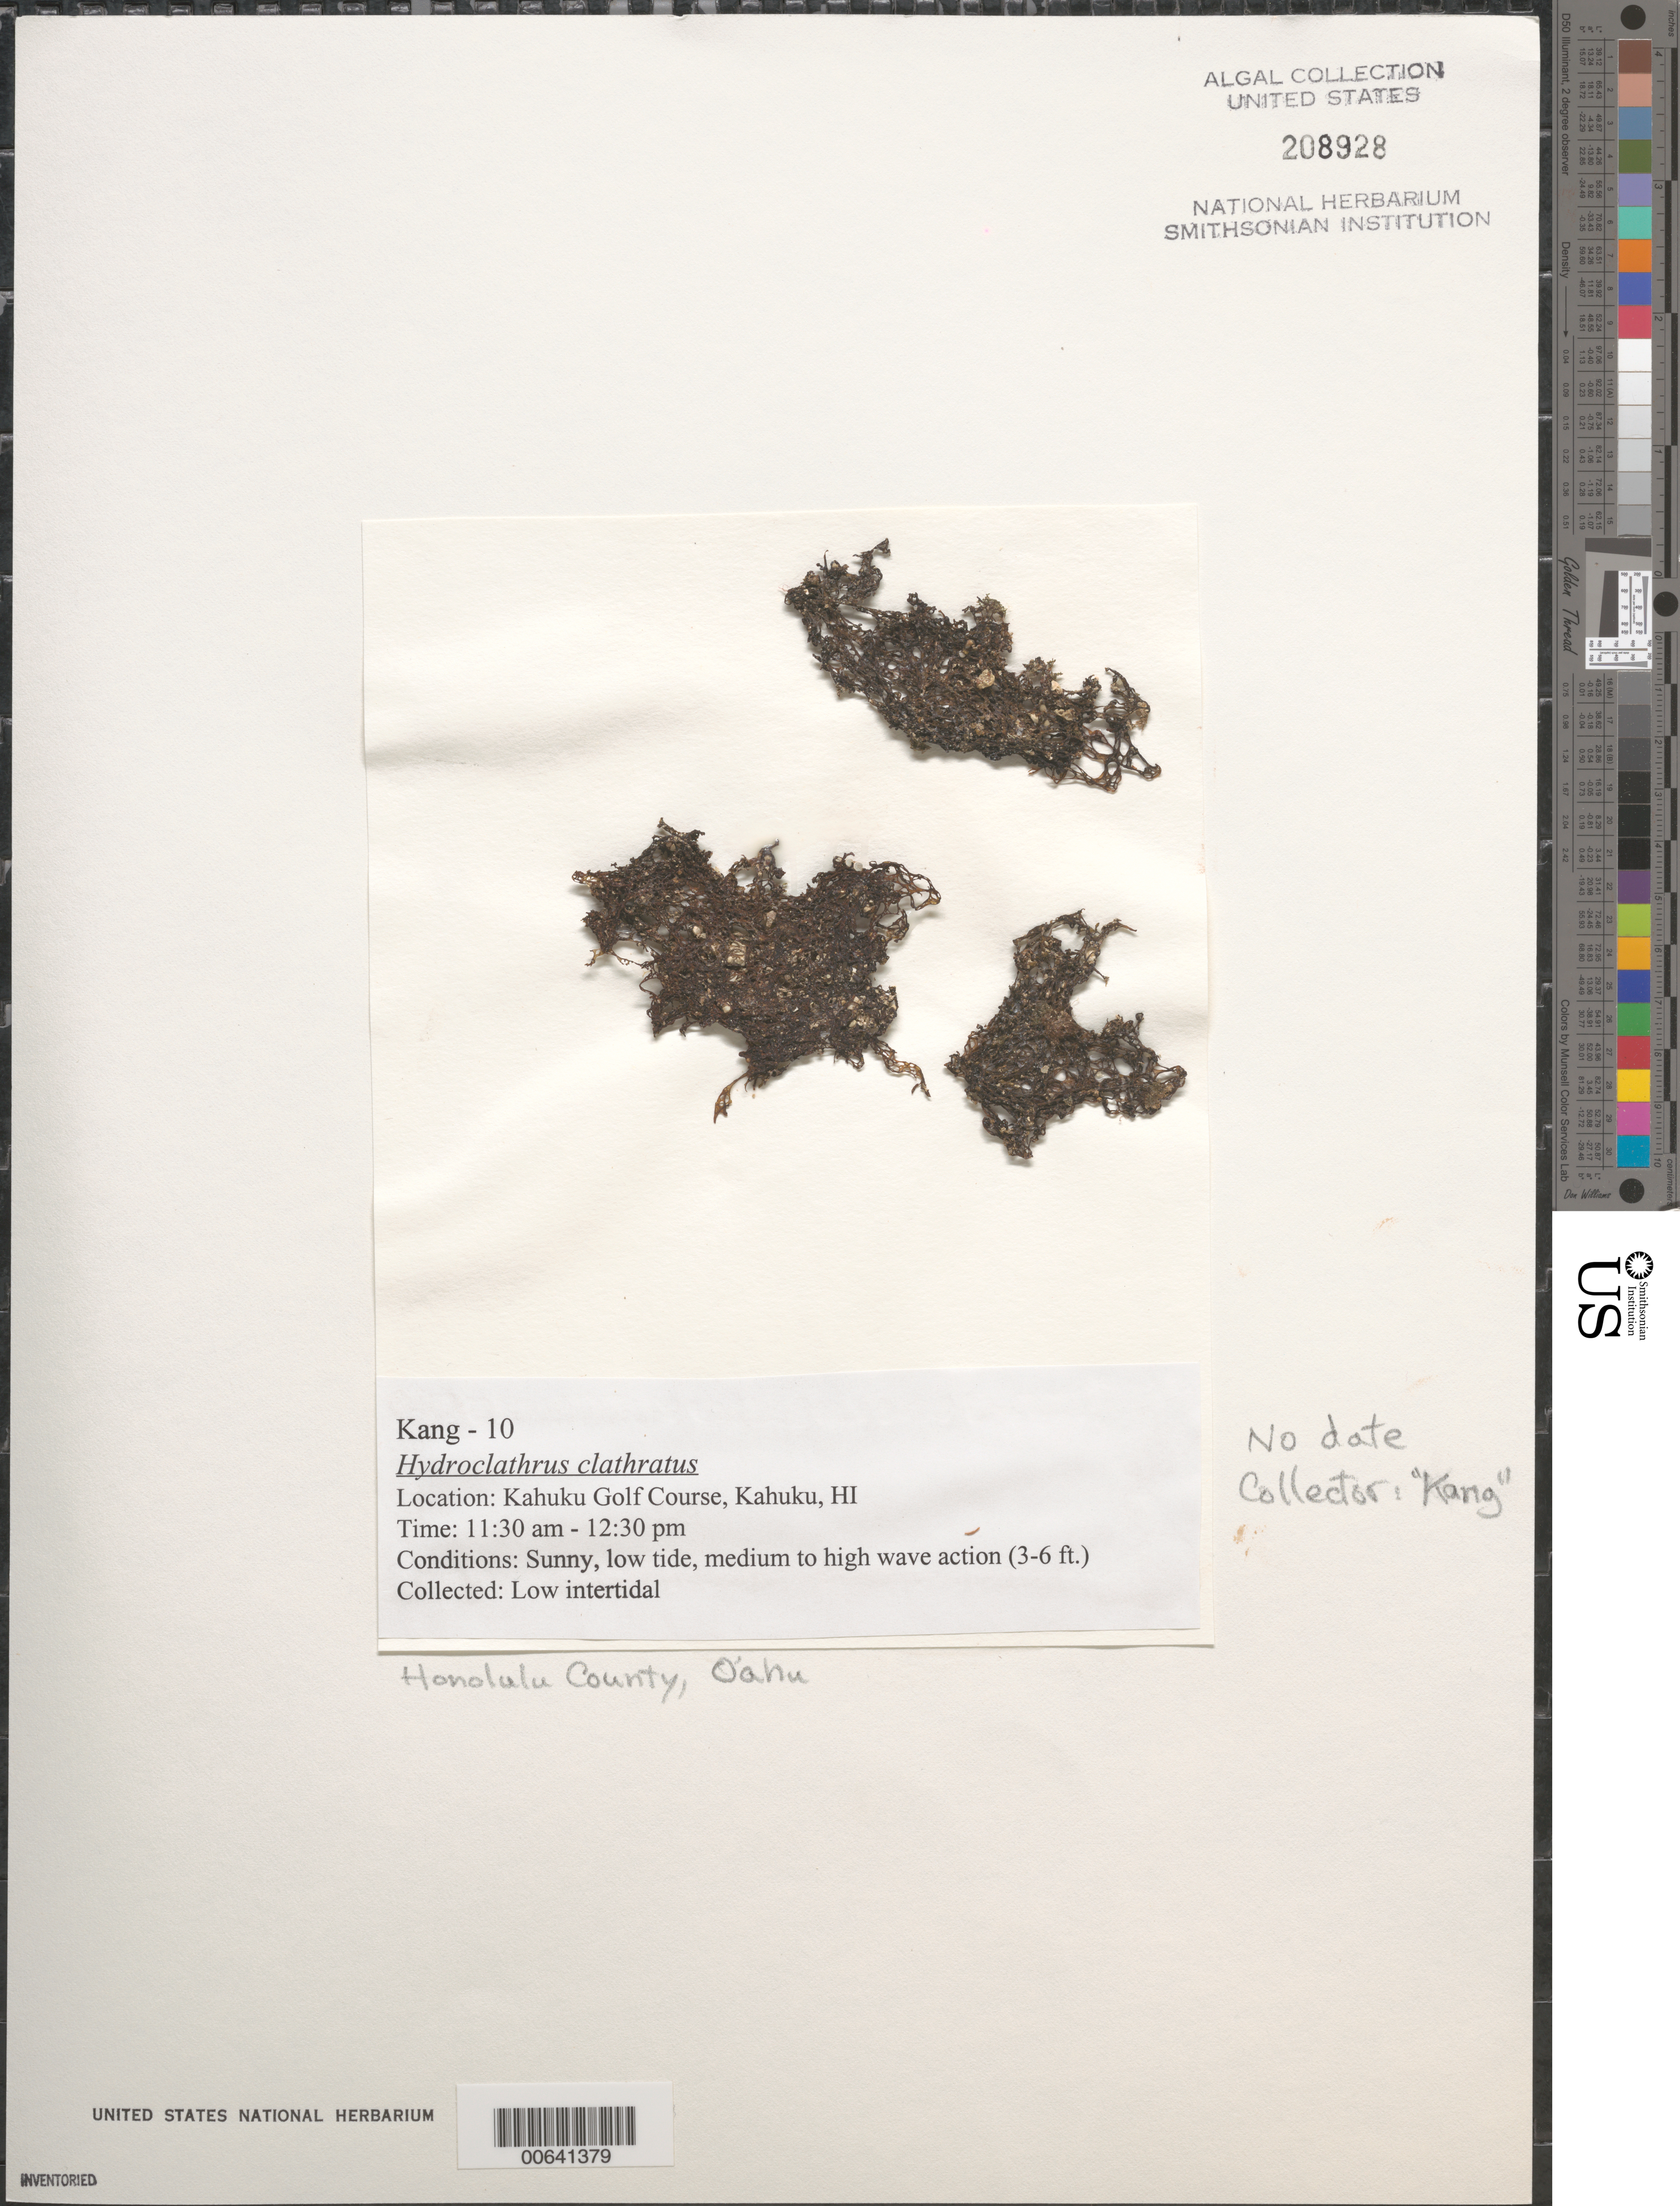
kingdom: Chromista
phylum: Ochrophyta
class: Phaeophyceae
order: Scytosiphonales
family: Scytosiphonaceae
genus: Hydroclathrus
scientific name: Hydroclathrus clathratus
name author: (C. Agardh) M. Howe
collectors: -. Kang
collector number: Kang-10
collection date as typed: no date given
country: United States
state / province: Hawaii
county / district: Honolulu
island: Oahu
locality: Kahuku Golf Course, Kahuku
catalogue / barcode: US 208928